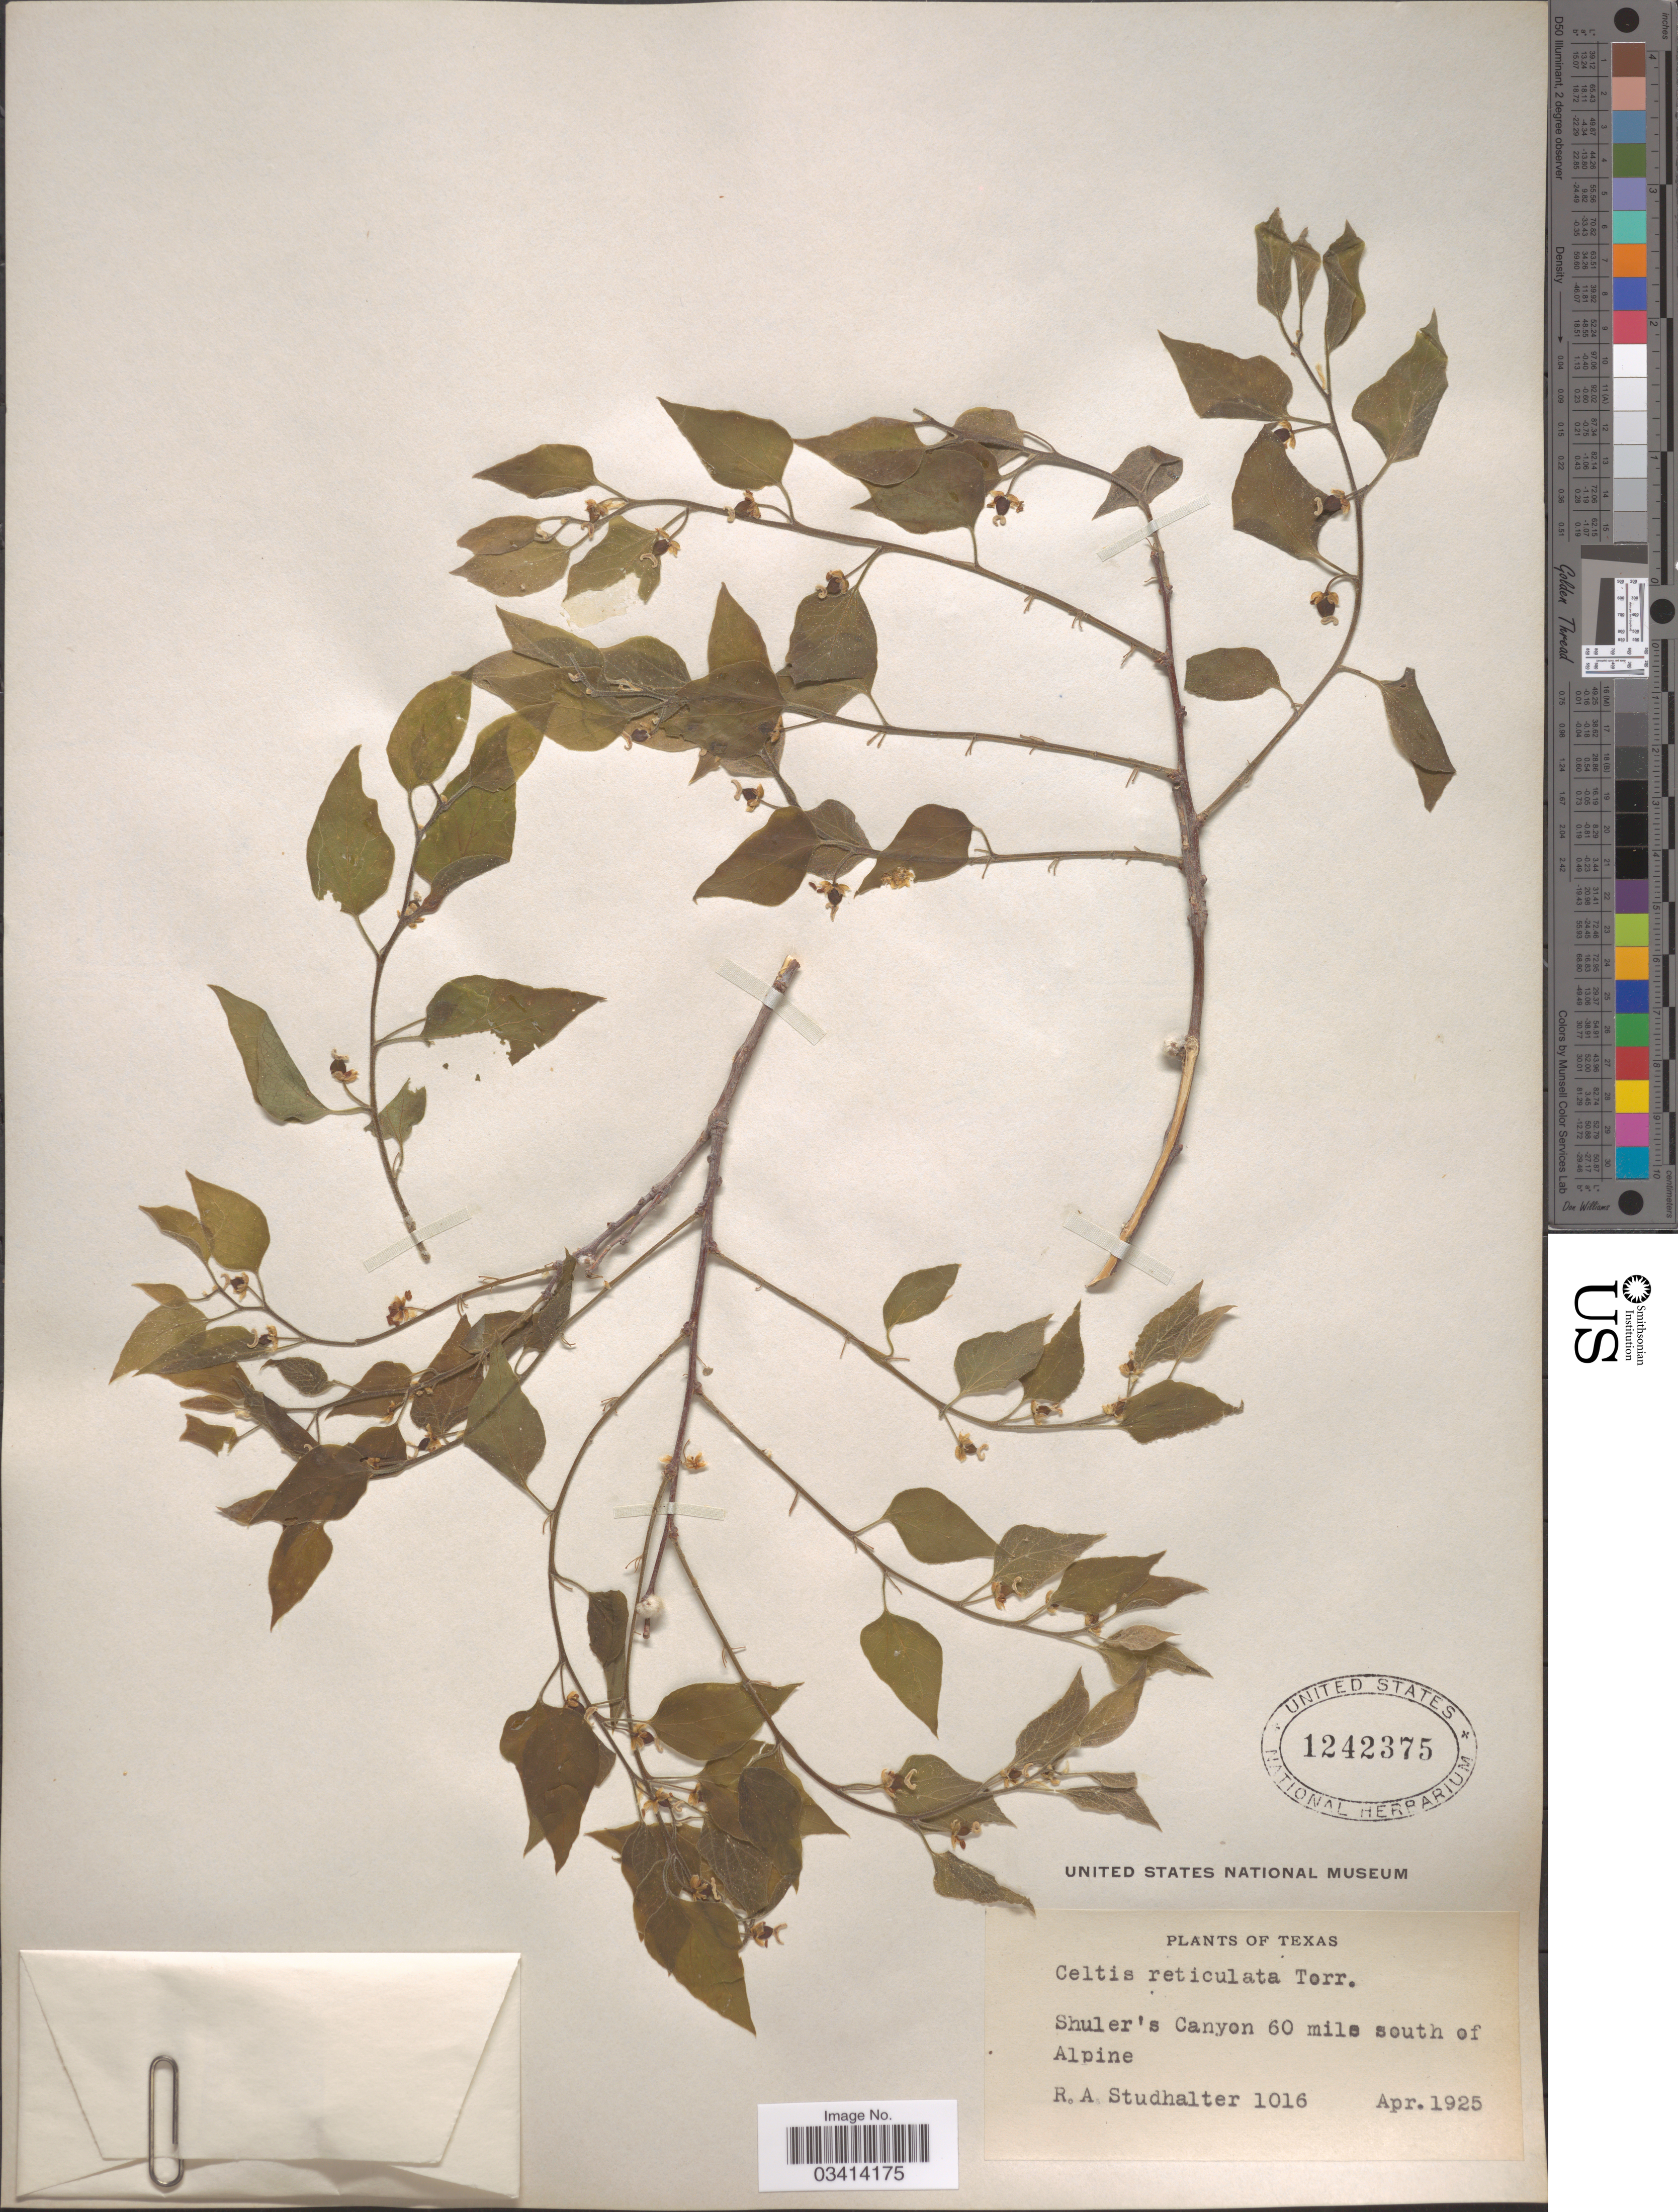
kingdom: Plantae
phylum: Tracheophyta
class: Magnoliopsida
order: Rosales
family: Cannabaceae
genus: Celtis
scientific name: Celtis reticulata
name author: Torr.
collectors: R. Studhalter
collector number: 1016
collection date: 1925-04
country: United States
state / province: Texas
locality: Shuler's Canyon 60 mile south of Alpine.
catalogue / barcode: US 1242375